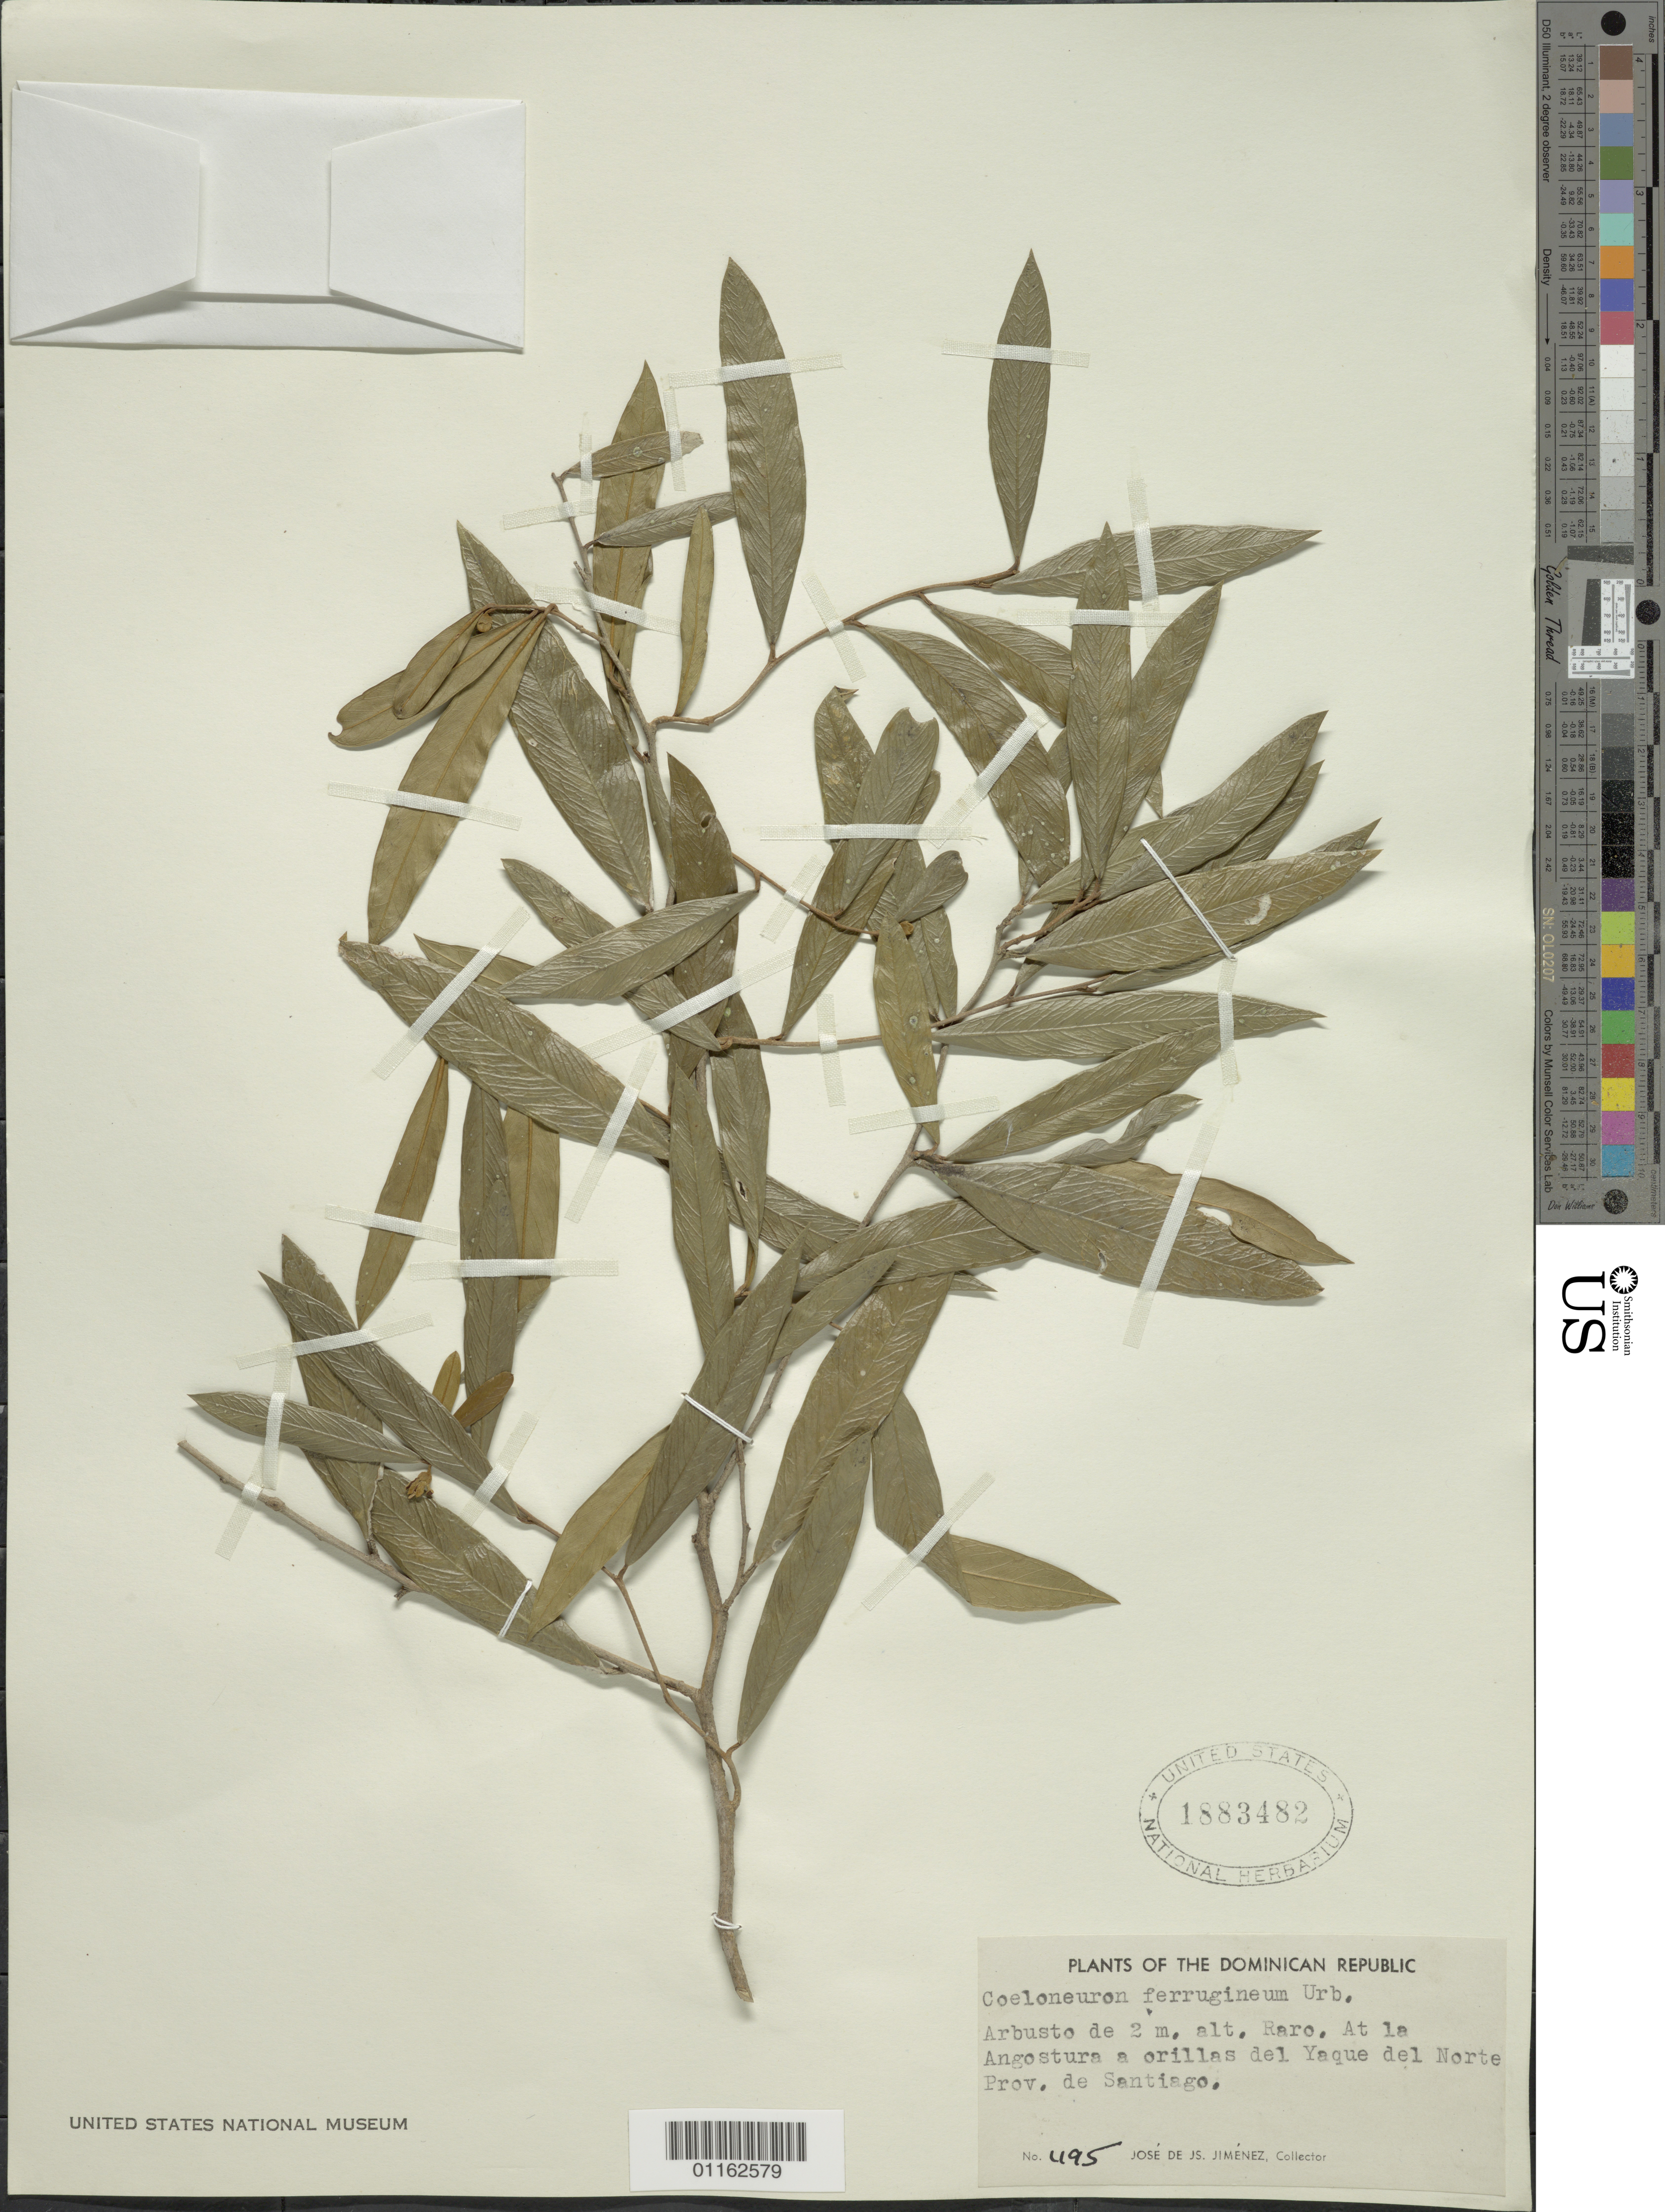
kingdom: Plantae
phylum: Tracheophyta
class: Magnoliopsida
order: Solanales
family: Solanaceae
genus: Coeloneurum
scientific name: Coeloneurum ferrugineum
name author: (Spreng.) Urb.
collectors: J. J. Jiménez Almonte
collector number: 495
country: Dominican Republic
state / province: Santiago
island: Hispaniola I.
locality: At la Angostura a orillas del Yaque del Norte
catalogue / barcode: US 1883482